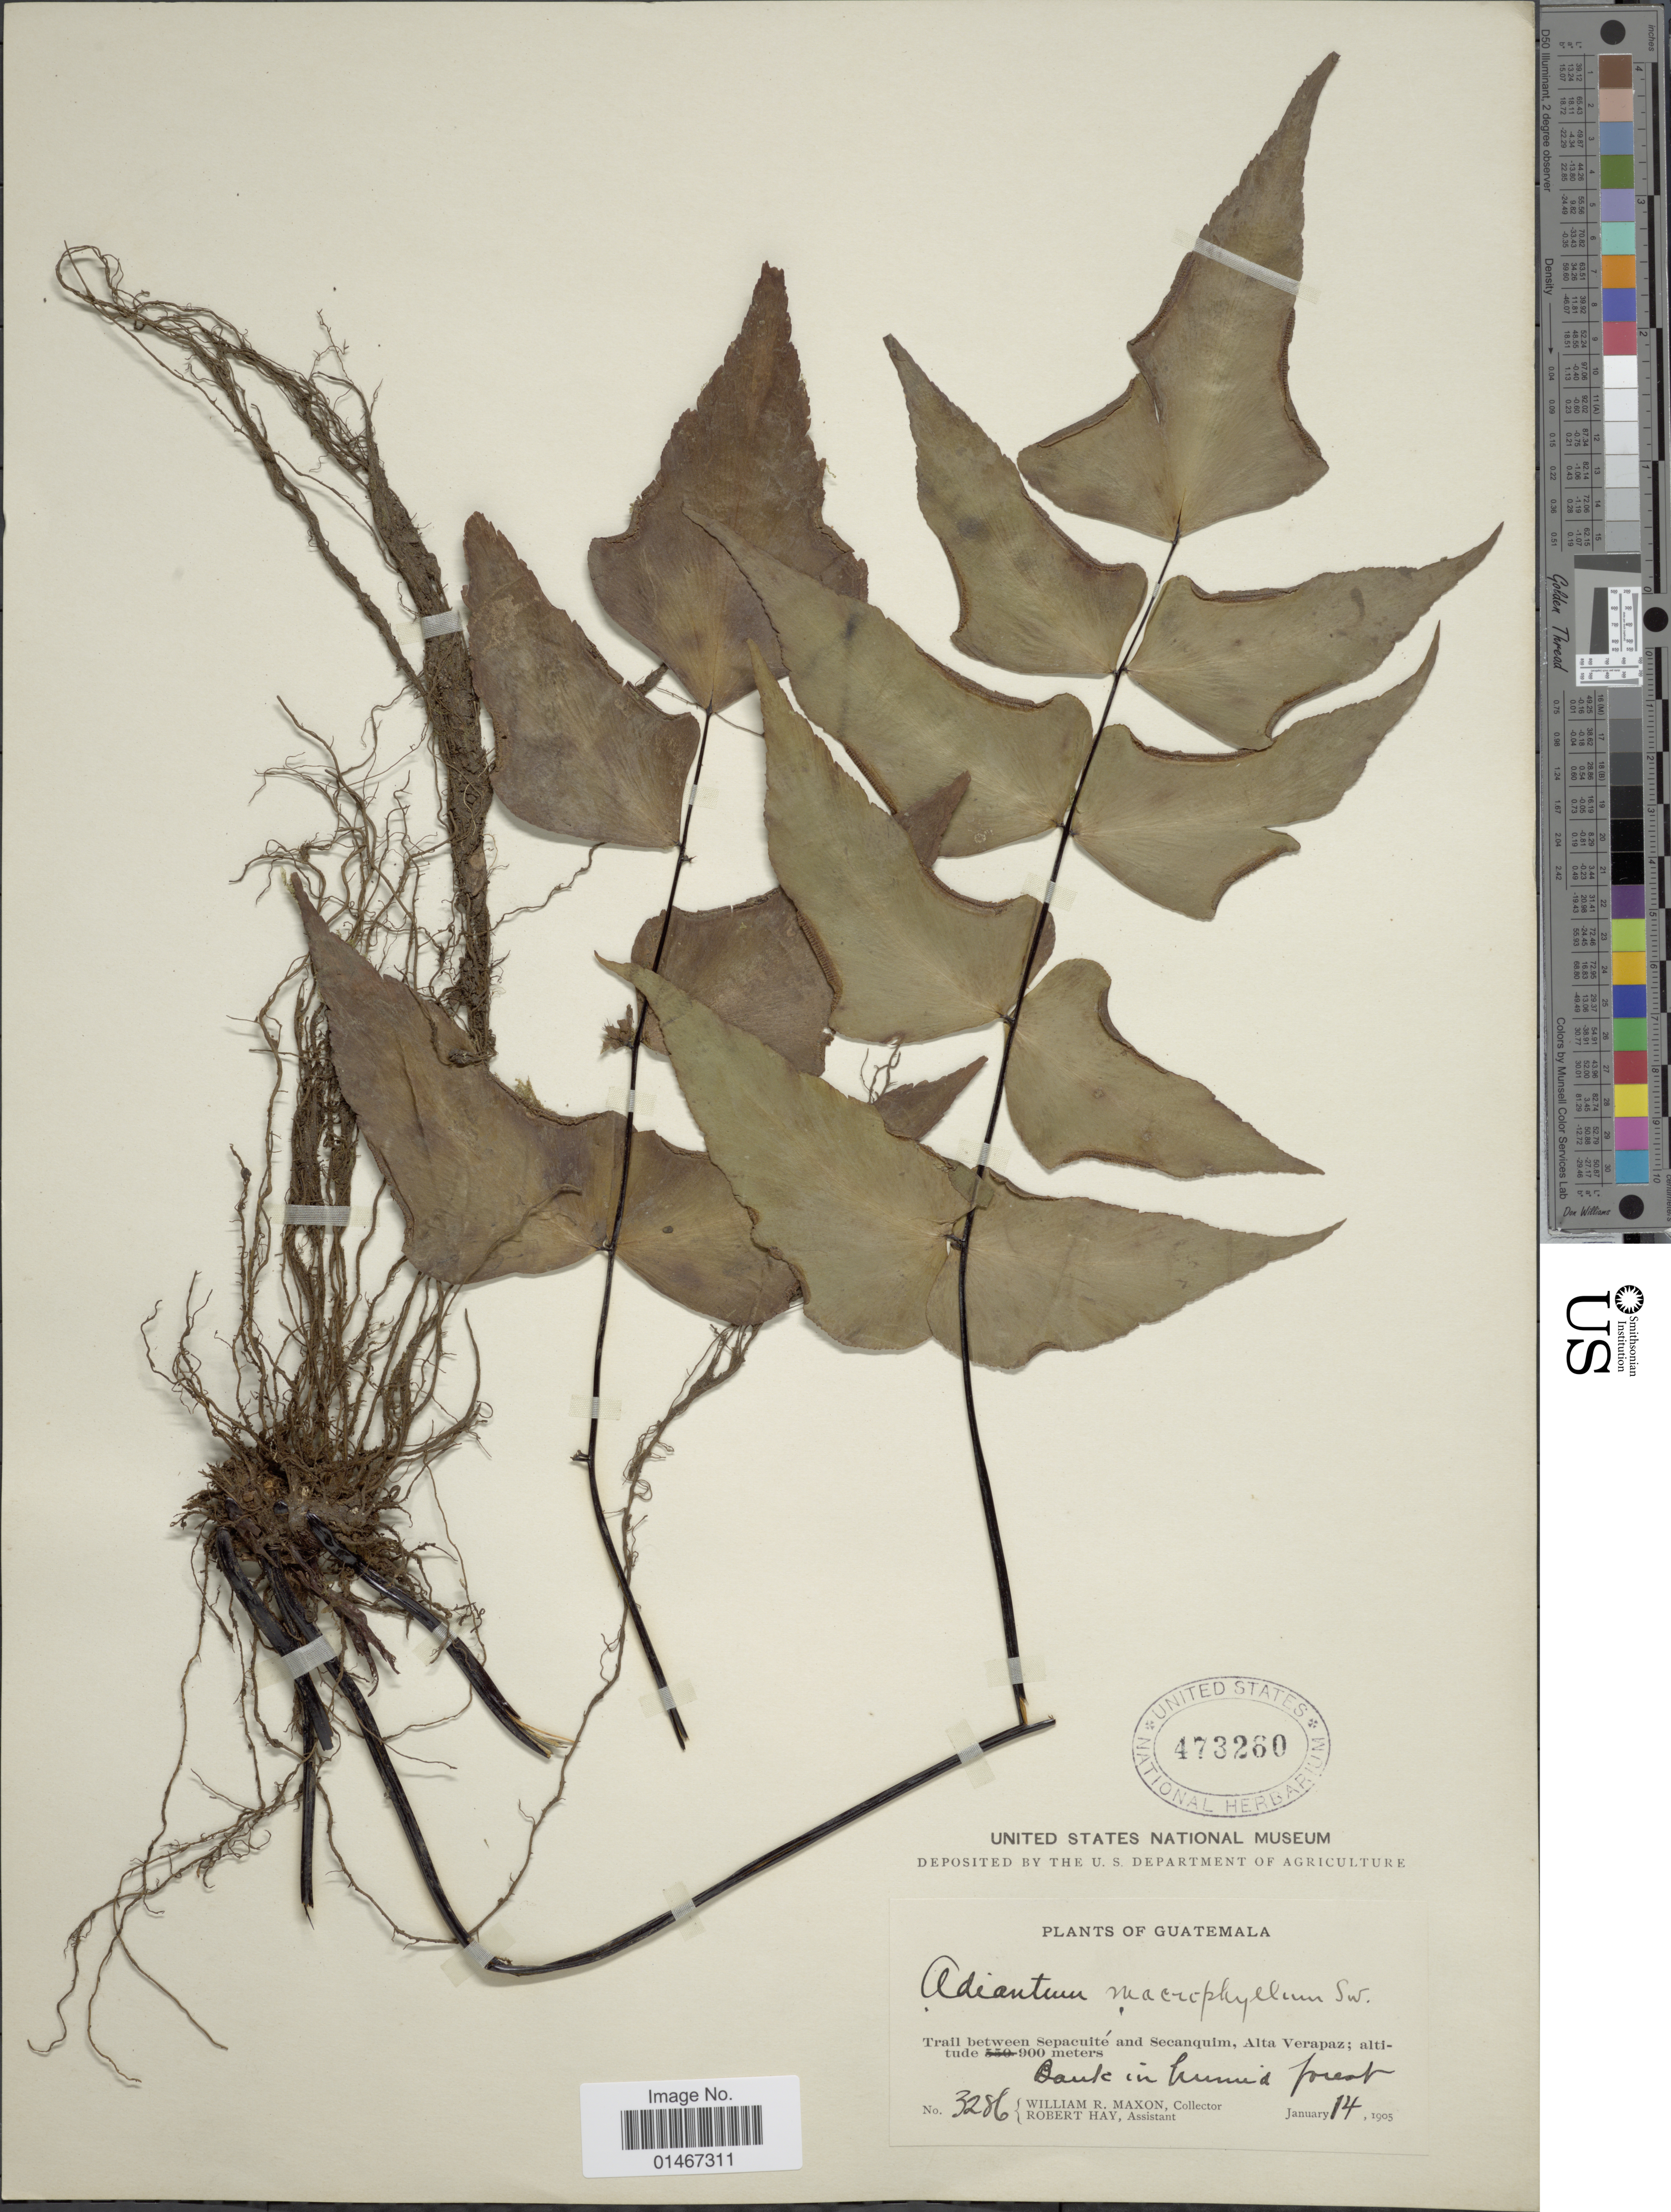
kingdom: Plantae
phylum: Tracheophyta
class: Polypodiopsida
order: Polypodiales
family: Pteridaceae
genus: Adiantum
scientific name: Adiantum macrophyllum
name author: Sw.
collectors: W. R. Maxon & R. Hav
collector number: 3286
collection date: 1905-01-14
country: Guatemala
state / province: Alta Verapaz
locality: Trail between Sepacuite and Secanquim, Alta Verapaz.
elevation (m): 900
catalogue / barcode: US 473260